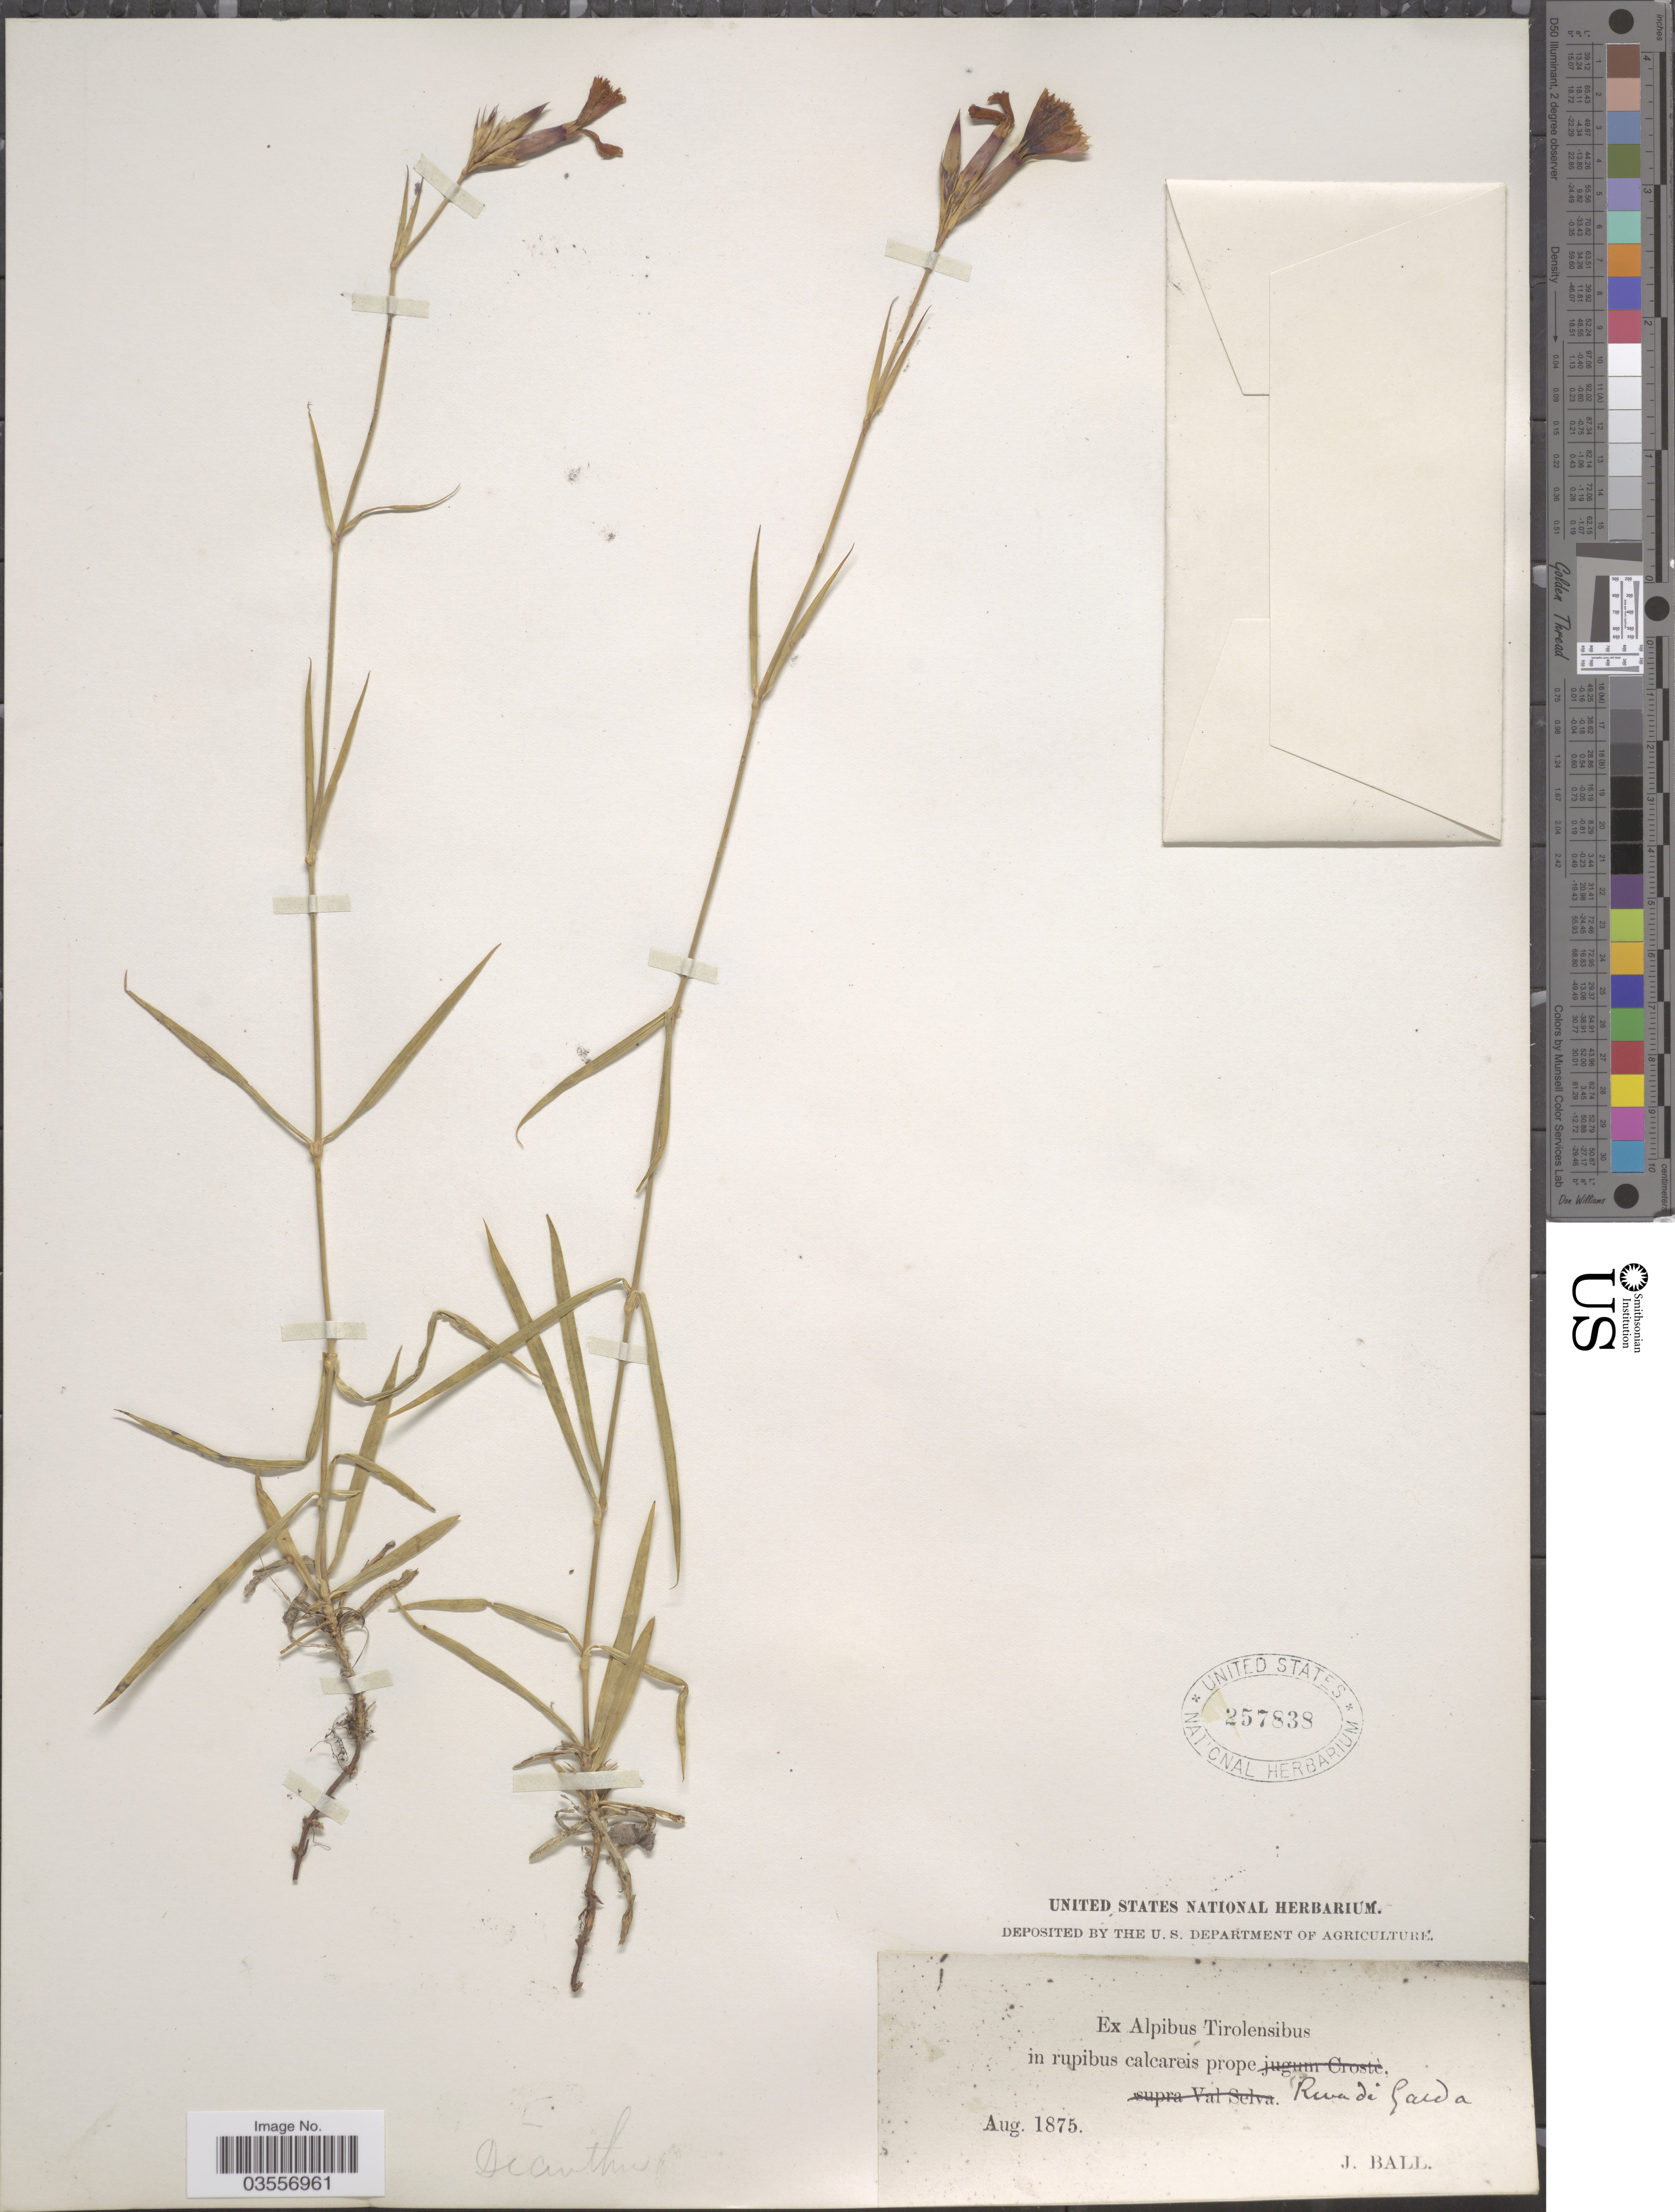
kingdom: Plantae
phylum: Tracheophyta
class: Magnoliopsida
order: Caryophyllales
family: Caryophyllaceae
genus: Dianthus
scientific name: Dianthus sp.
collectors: J. Ball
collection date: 1875-08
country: Italy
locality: Ex Alpibus Tirolensibus in rupibus calcareis prope Riva di Garda.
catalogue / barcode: US 257838